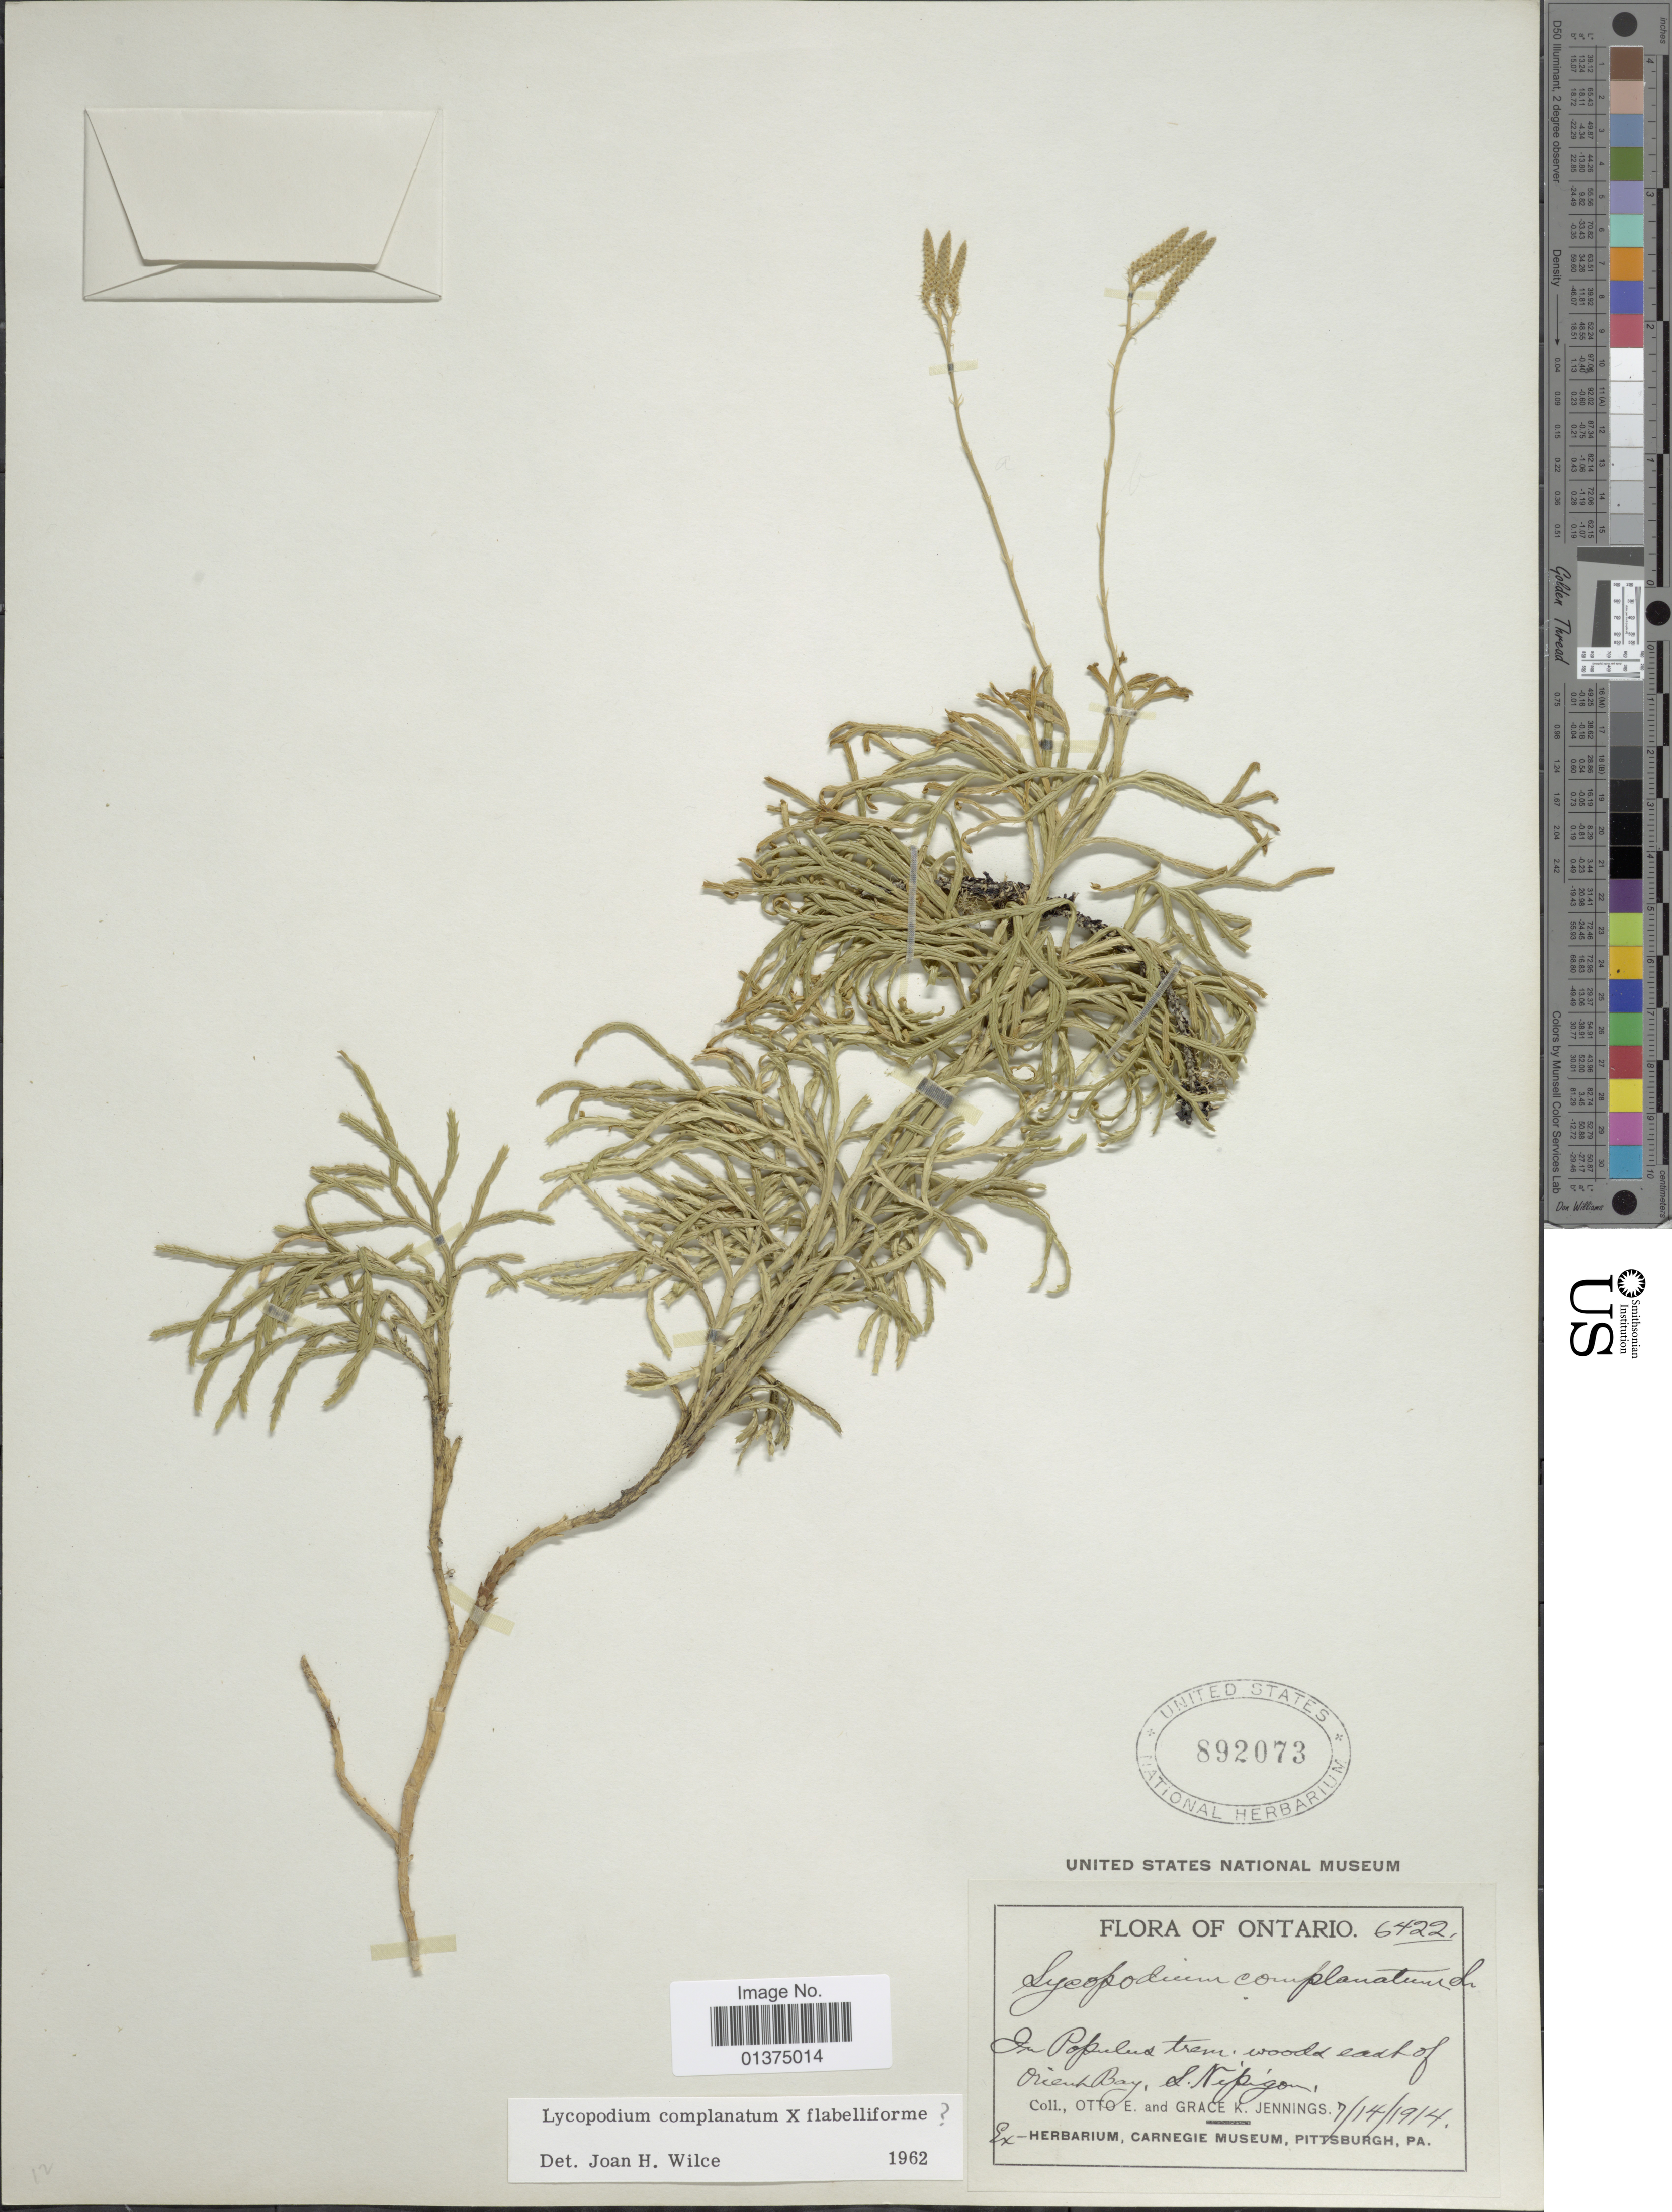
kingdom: Plantae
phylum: Tracheophyta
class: Lycopodiopsida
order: Lycopodiales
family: Lycopodiaceae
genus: Diphasiastrum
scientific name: Diphasiastrum digitatum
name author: (Dill. ex A. Braun) Holub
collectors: O. E. Jennings & G. K. Jennings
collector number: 6422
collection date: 1914-07-14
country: Canada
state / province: Ontario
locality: In papulus trem, woods east of Orient Bay, L Nipigon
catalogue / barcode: US 892073